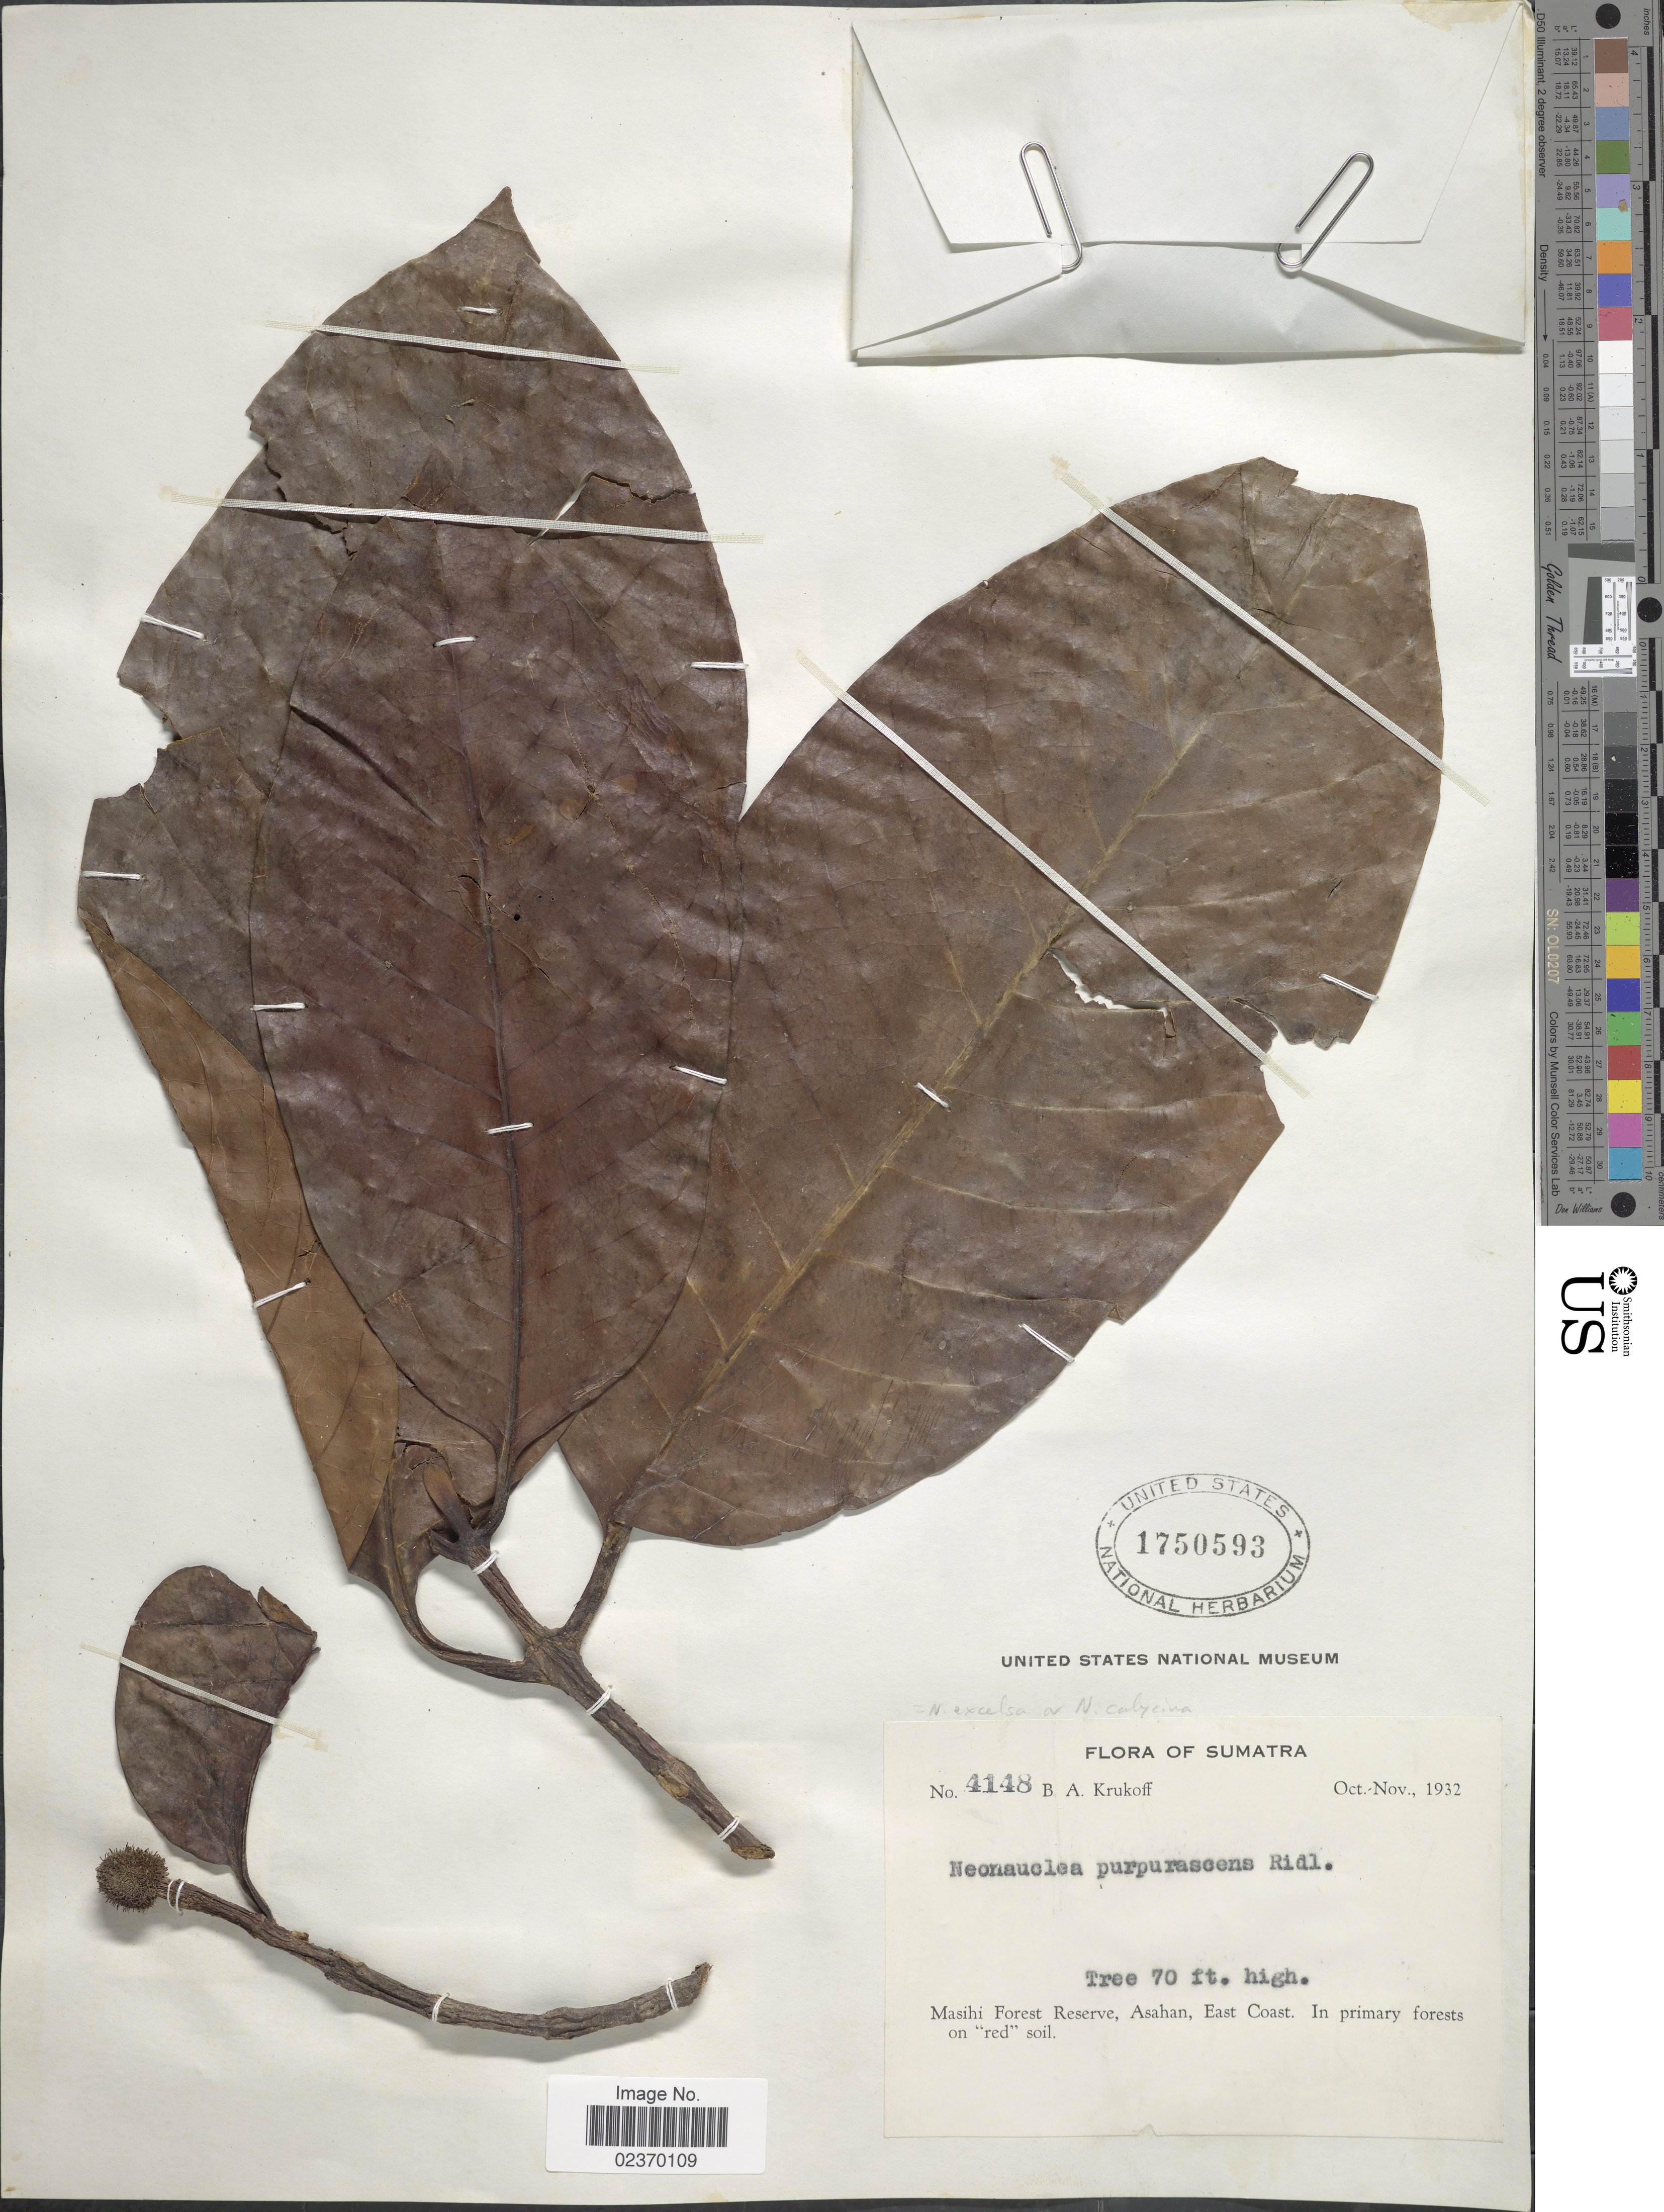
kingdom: Plantae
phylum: Tracheophyta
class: Magnoliopsida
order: Gentianales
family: Rubiaceae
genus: Neonauclea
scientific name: Neonauclea excelsa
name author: Merr.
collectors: B. A. Krukoff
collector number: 4148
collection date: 1932-10/1932-11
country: Indonesia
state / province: Sumatra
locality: Masihi Forest Reserve, Asahan, East Coast. In primary forests on 'red' soil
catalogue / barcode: US 1750593